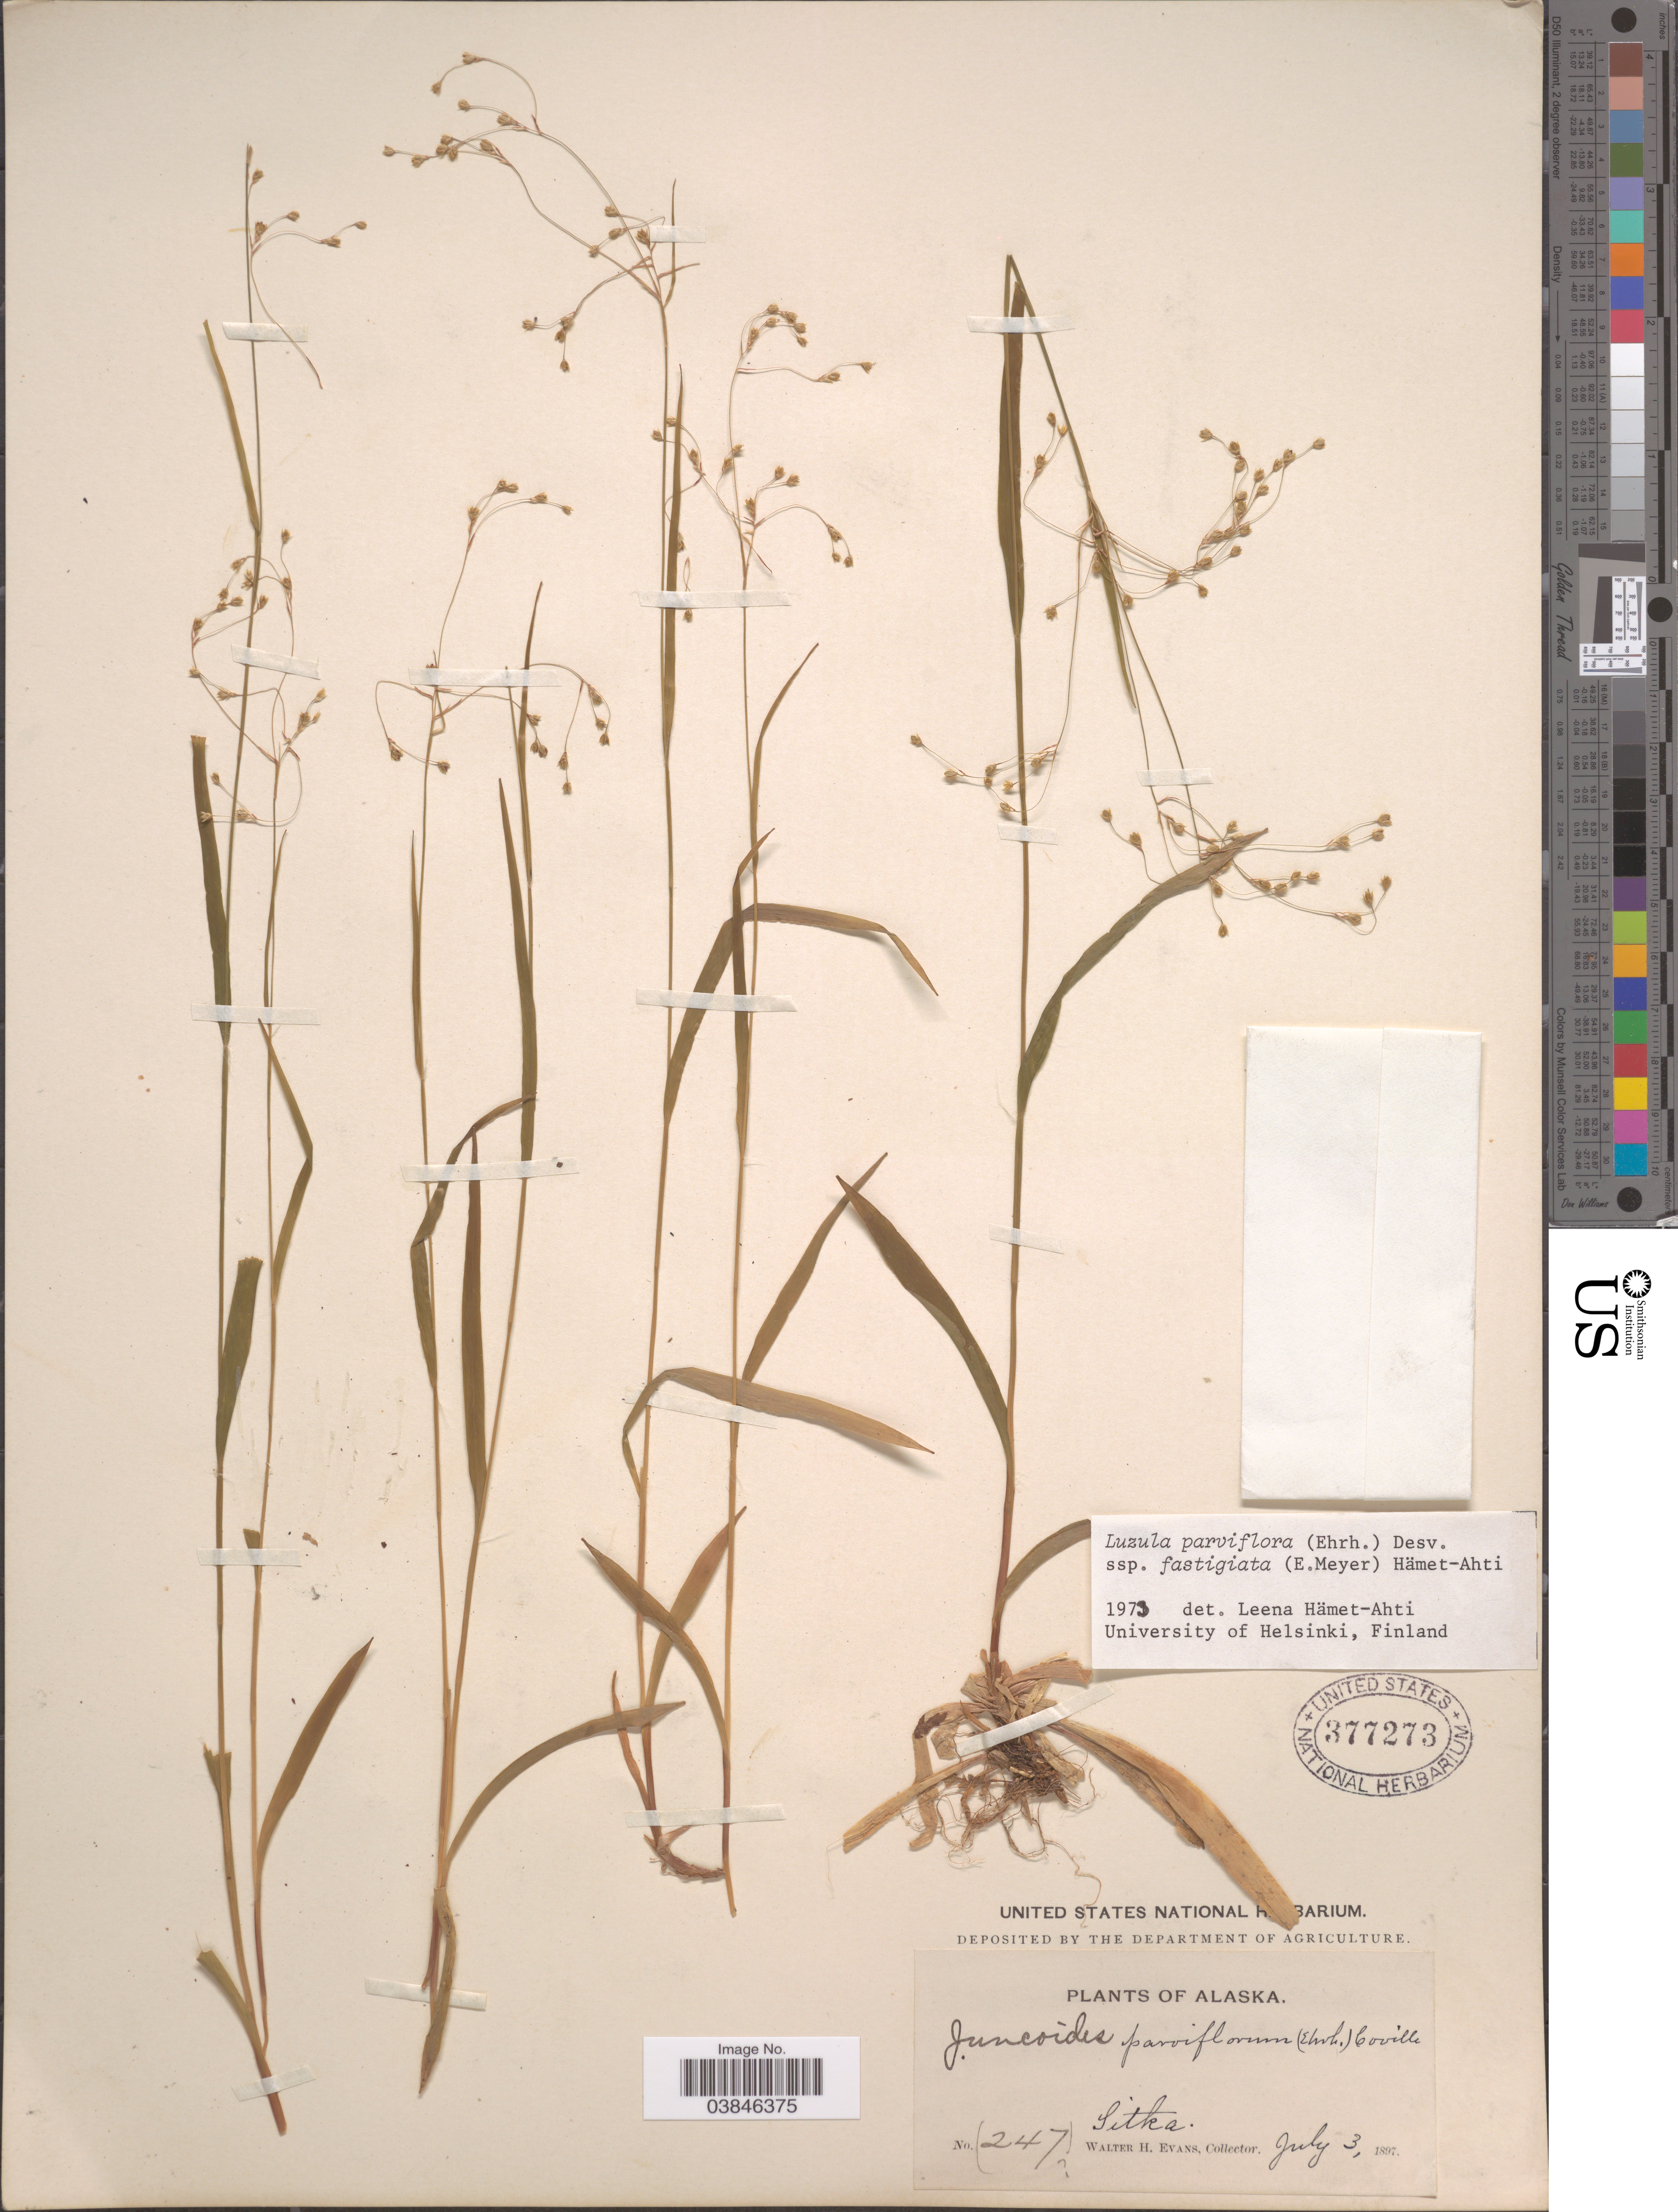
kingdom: Plantae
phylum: Tracheophyta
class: Liliopsida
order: Poales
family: Juncaceae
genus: Luzula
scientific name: Luzula parviflora subsp. fastigiata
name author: Buchenau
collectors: W. H. Evans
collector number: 247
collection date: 1897-07-03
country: United States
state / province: Alaska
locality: Sitka.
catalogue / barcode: US 377273